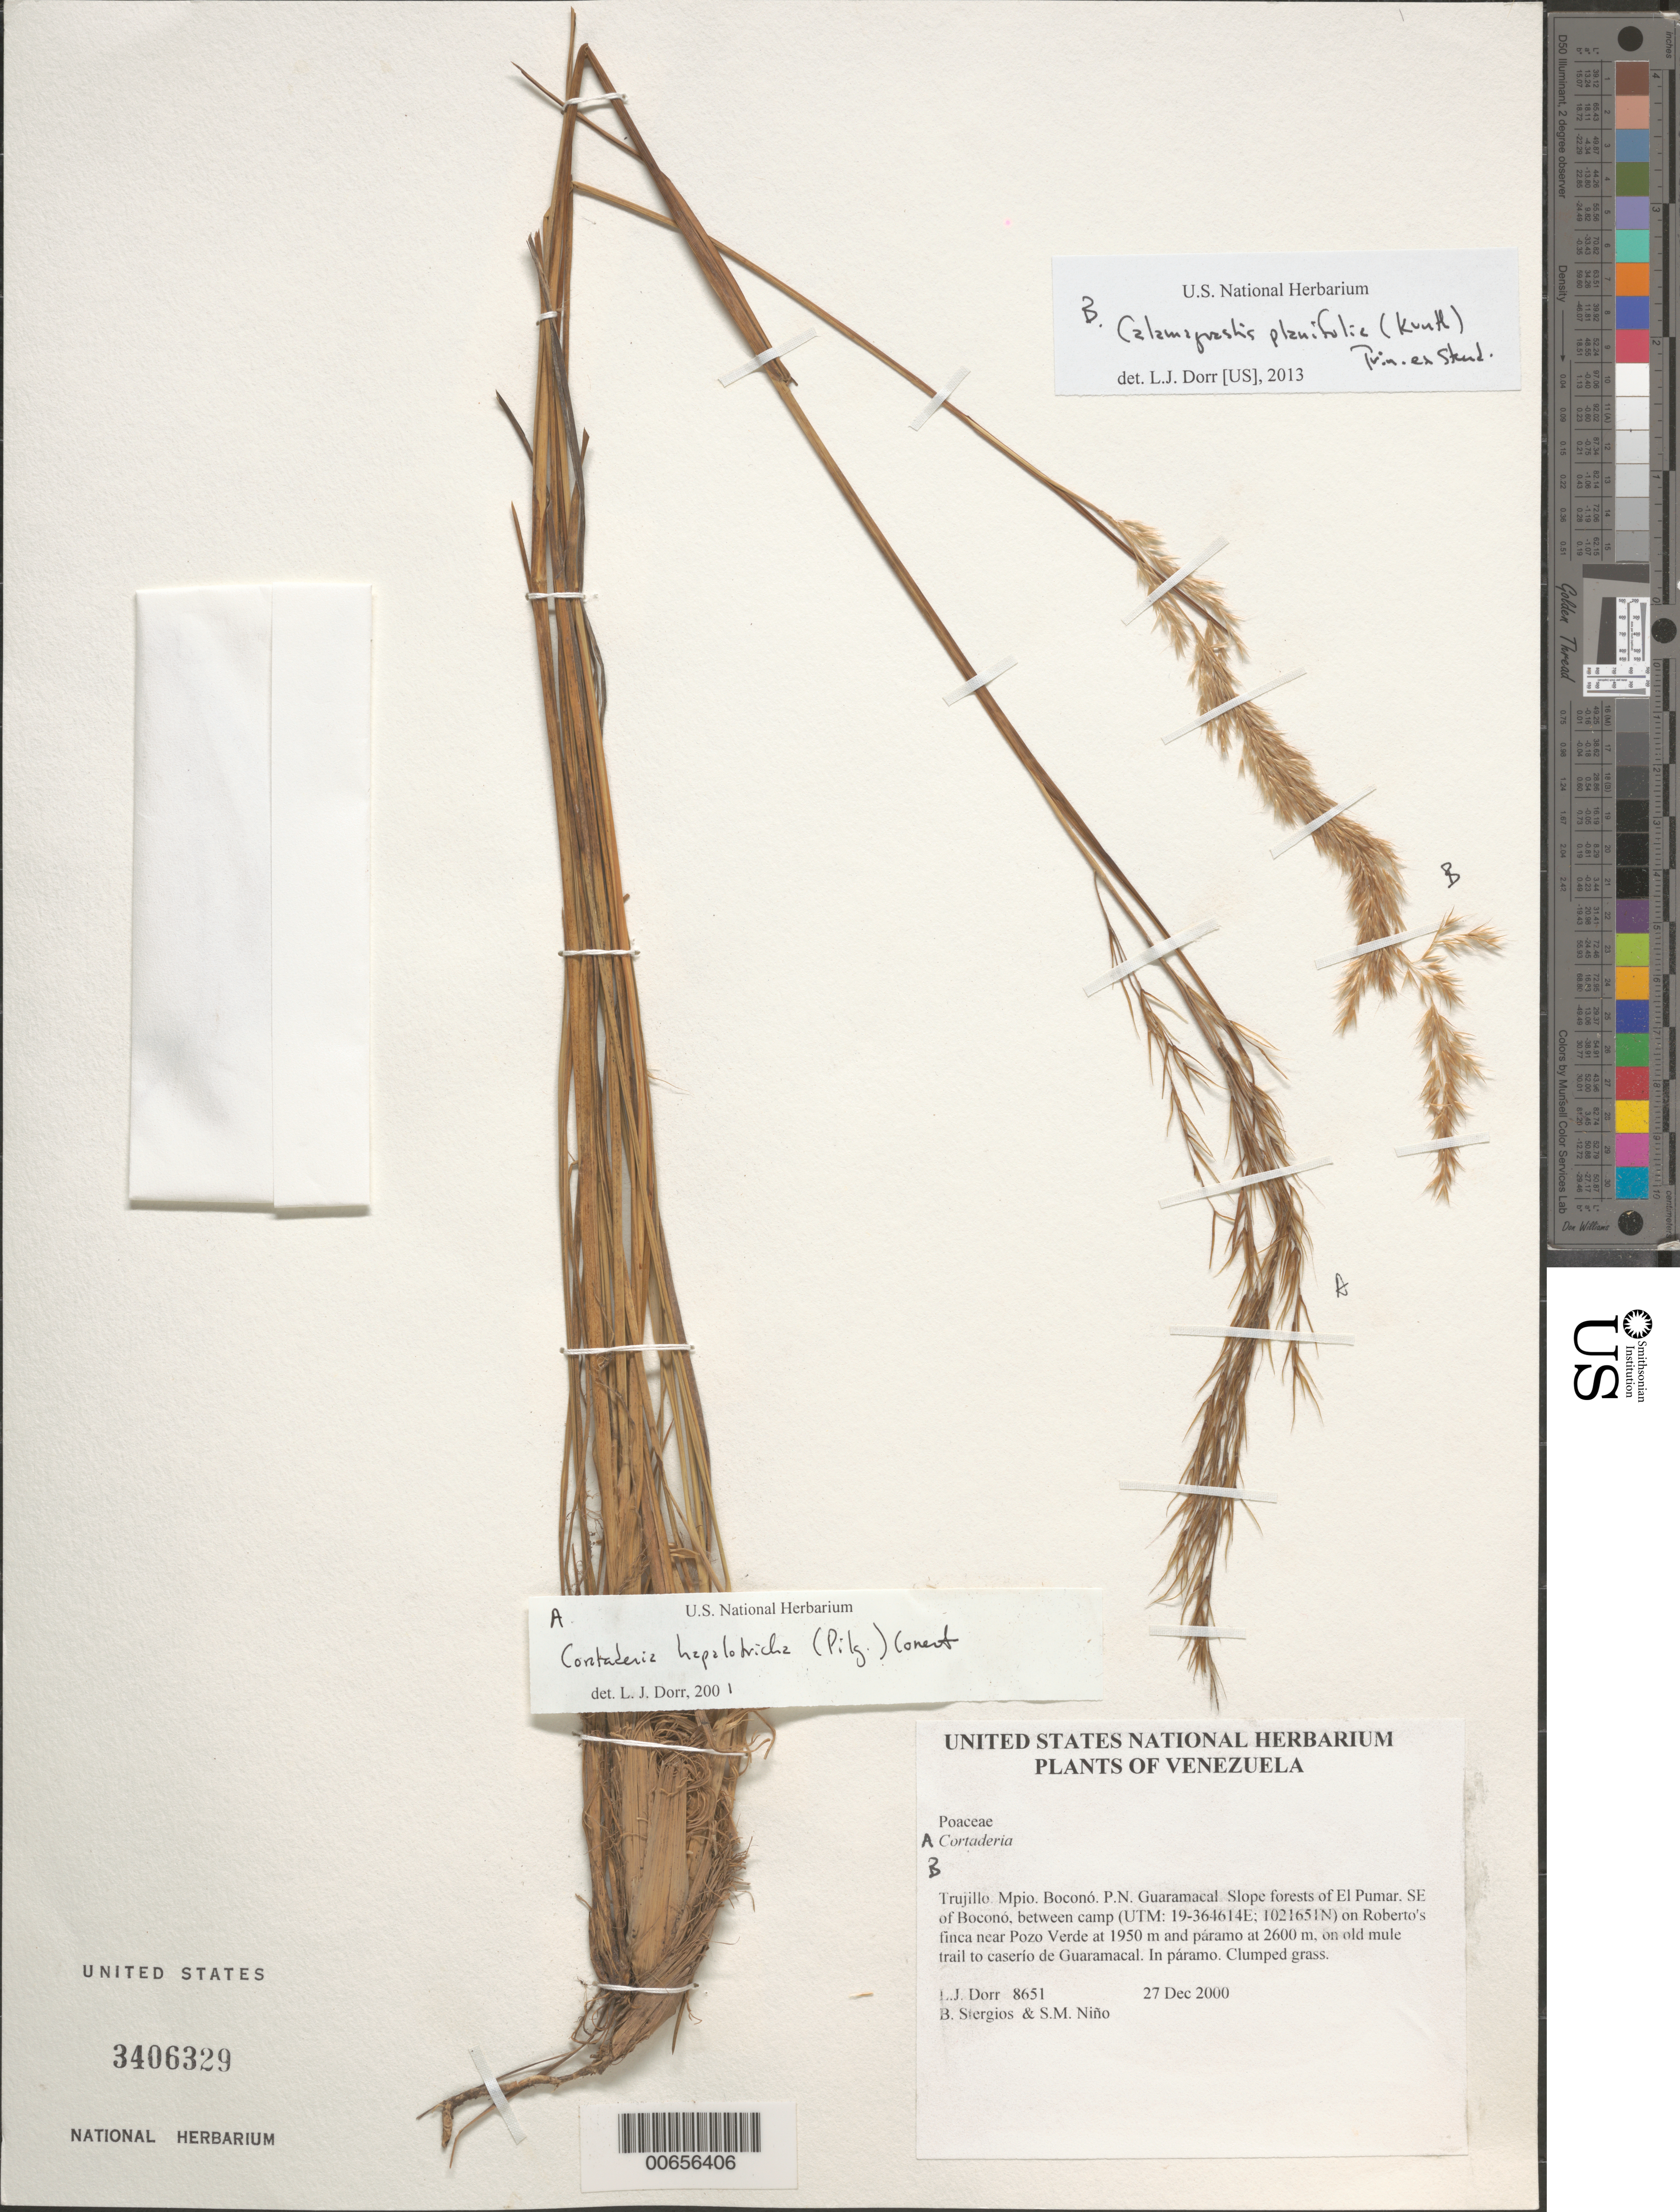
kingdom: Plantae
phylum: Tracheophyta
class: Liliopsida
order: Poales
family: Poaceae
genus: Calamagrostis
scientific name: Calamagrostis planifolia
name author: (Kunth) Trin. ex Steud.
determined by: Dorr, L. J., (BOT), Smithsonian Institution - National Museum of Natural History (UNITED STATES)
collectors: L. J. Dorr, B. G. Stergios & S. M. Niño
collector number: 8651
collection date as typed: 27 Dec 2000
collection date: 2000-12-27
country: Venezuela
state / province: Trujillo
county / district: Boconó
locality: Parque Nacional Guaramacal. El Pumar, SE of Boconó, between camp on Roberto's finca near Pozo Verde at 1950 m and páramo at 2600 m, on old mule trail to caserío de Guaramacal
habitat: In páramo.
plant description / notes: Mixed lot: species A = Cortaderia hapalotricha; species B = Calamagrostis planifolia; MO, PORT, US, VEN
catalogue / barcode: US 3406329